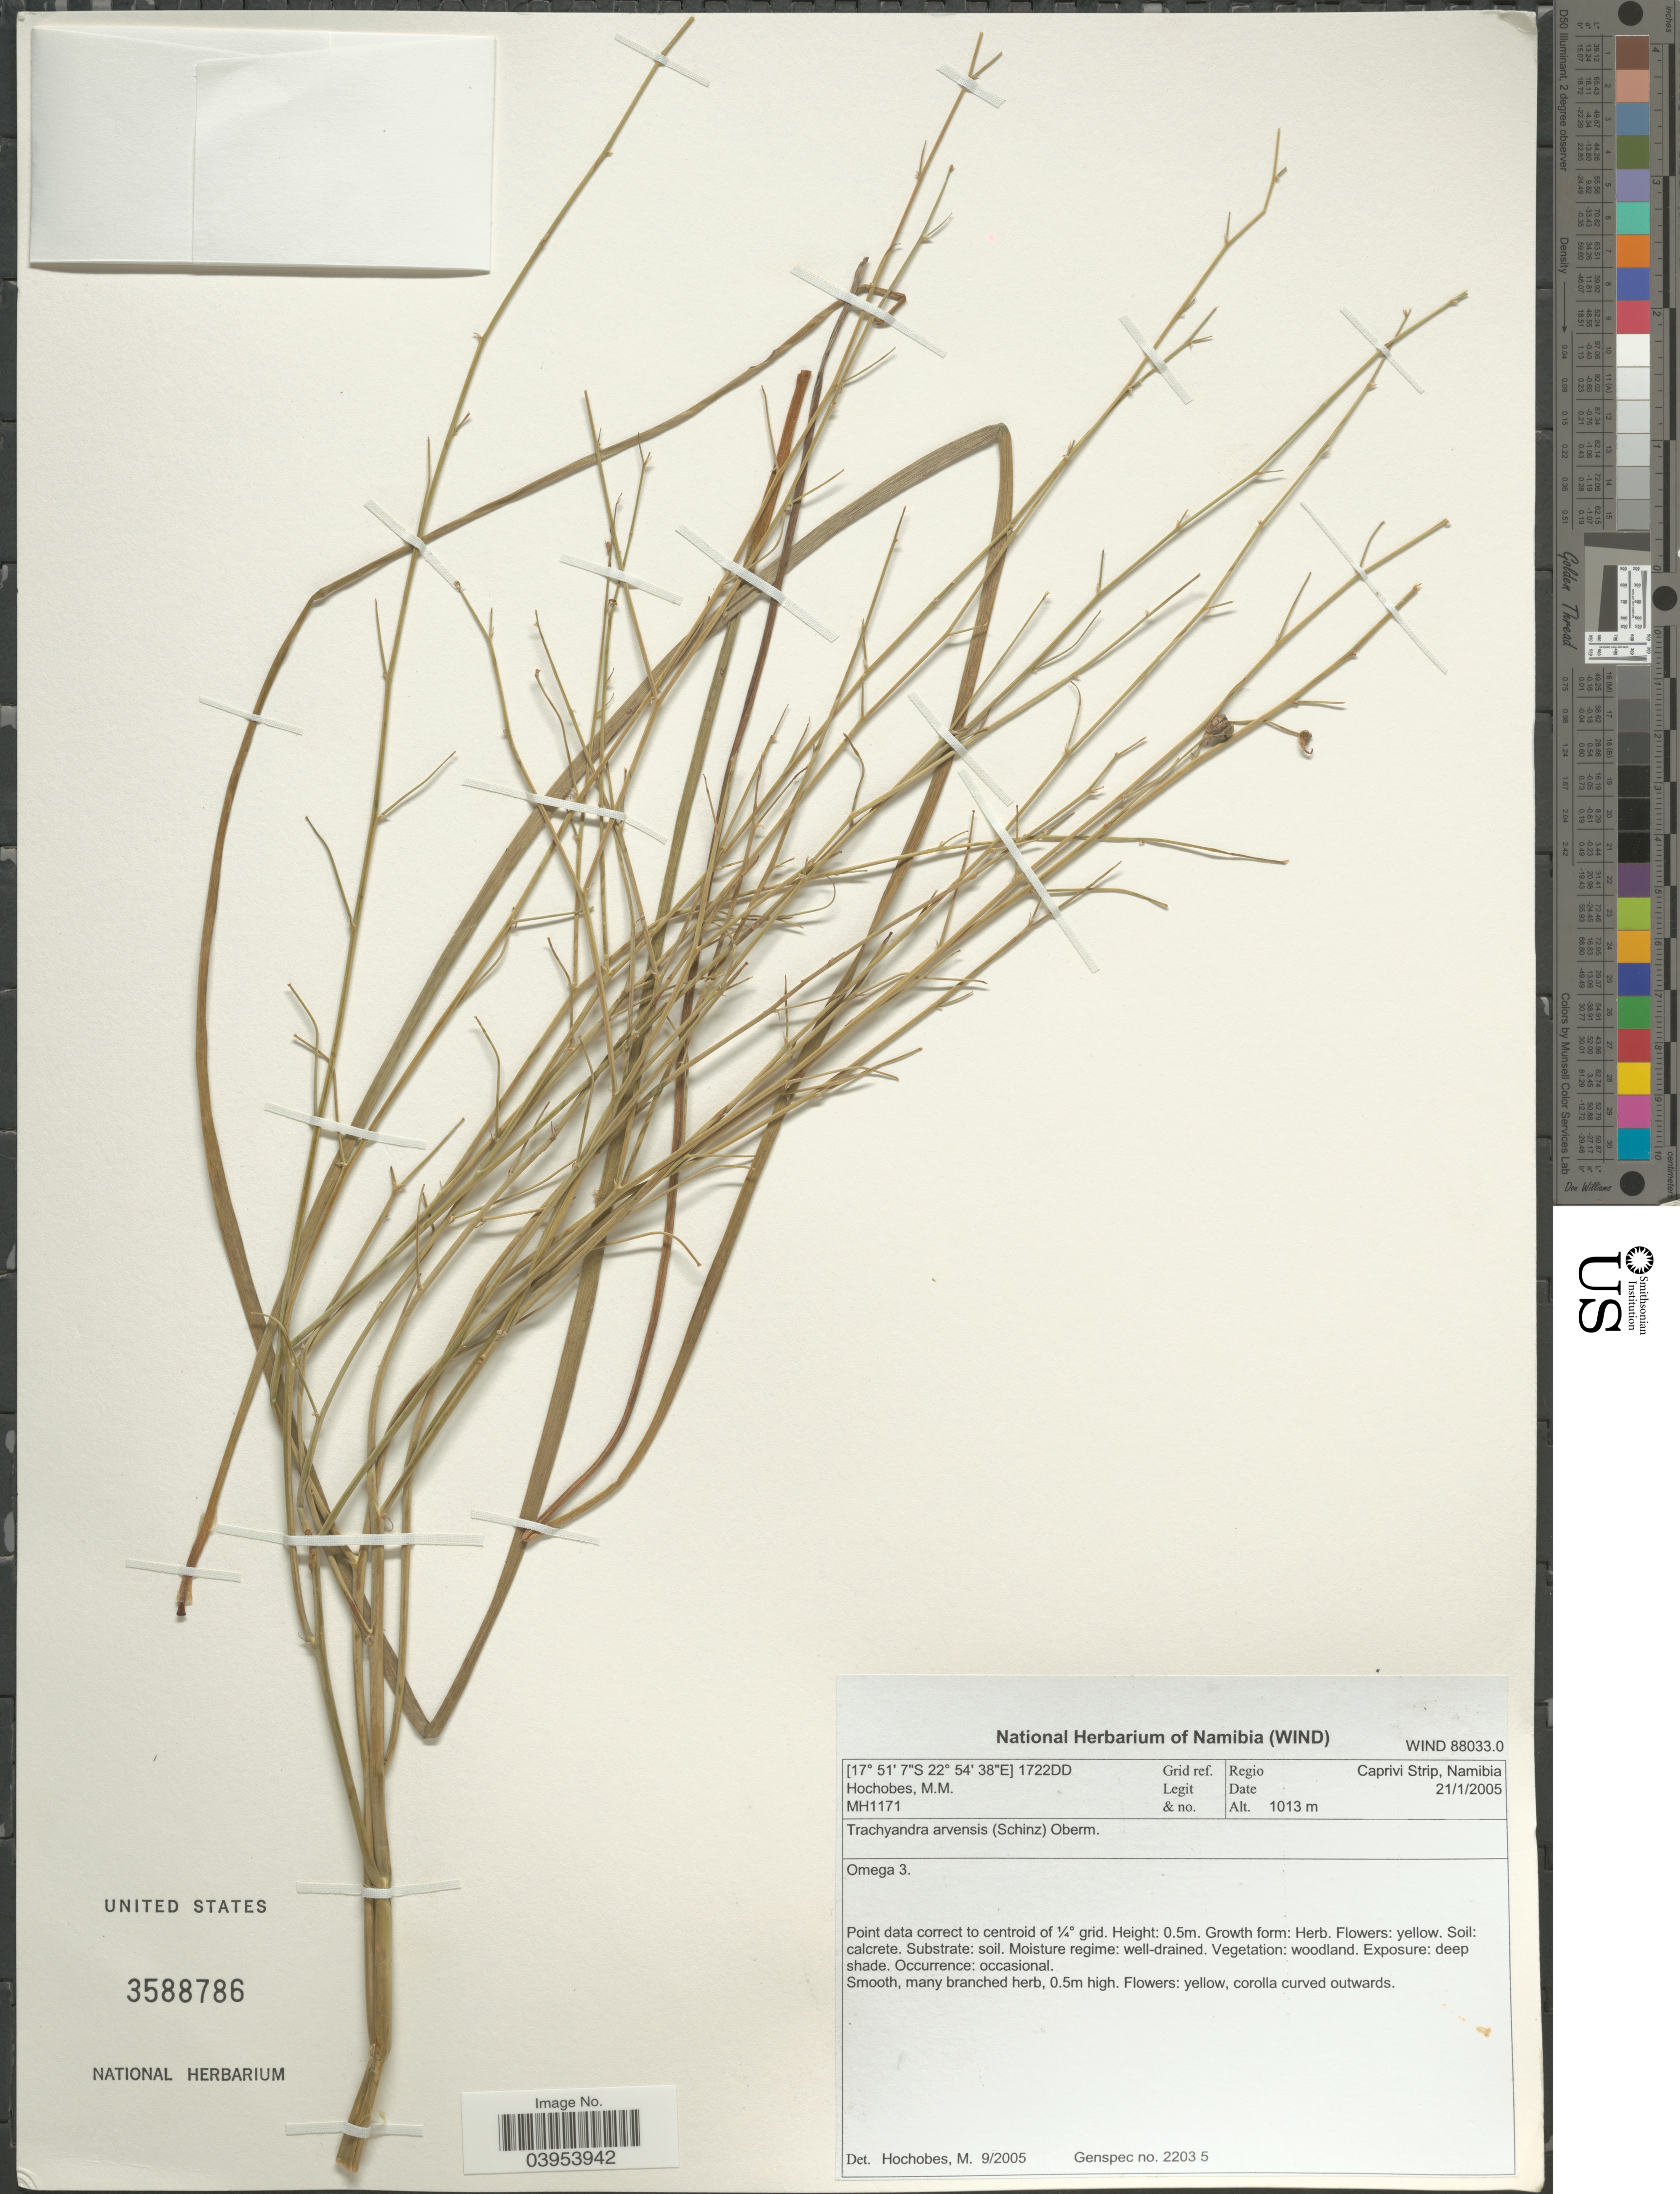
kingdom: Plantae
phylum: Tracheophyta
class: Liliopsida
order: Asparagales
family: Asphodelaceae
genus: Trachyandra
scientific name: Trachyandra arvensis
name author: (Schinz) Oberm.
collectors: M. Hochobes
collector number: MH1171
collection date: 2005-01-21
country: Namibia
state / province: Caprivi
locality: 1722 DD Grid ref. Regio Caprivi Strip. Omega 3.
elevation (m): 1013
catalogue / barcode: US 3588786